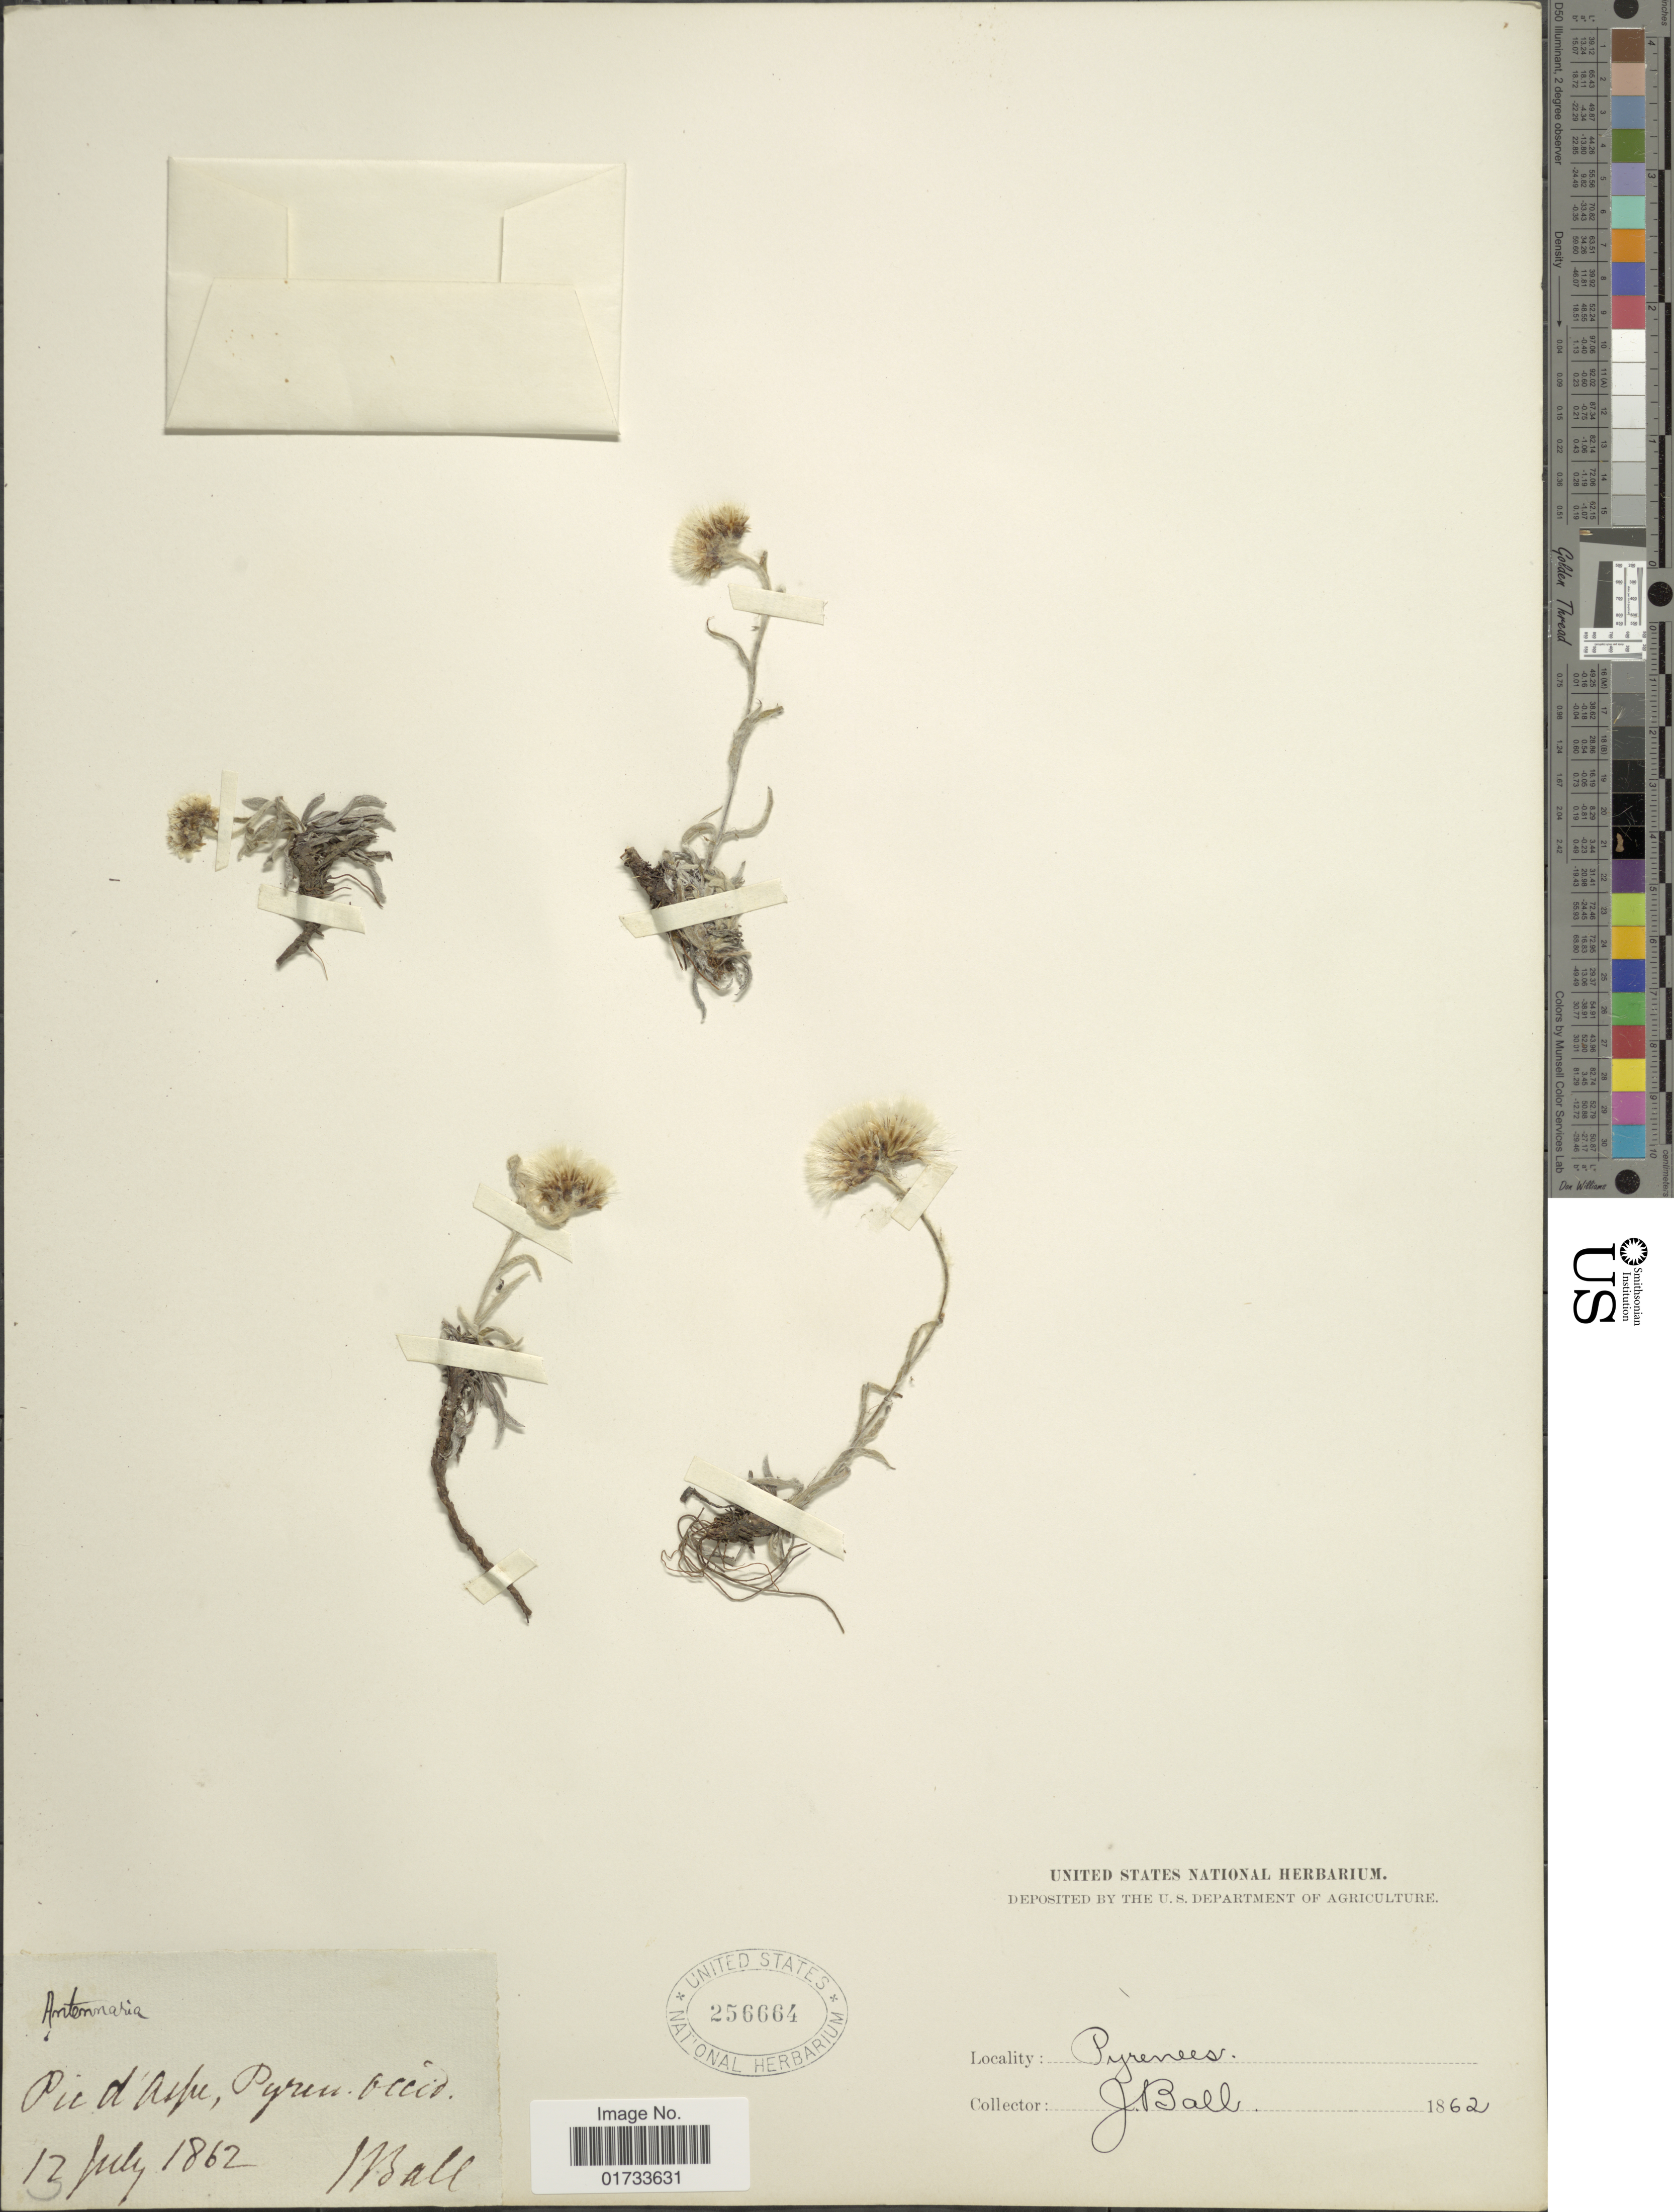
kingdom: Plantae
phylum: Tracheophyta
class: Magnoliopsida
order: Asterales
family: Asteraceae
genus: Antennaria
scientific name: Antennaria alpina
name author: (L.) Gaertn.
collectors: J. Ball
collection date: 1862-07-13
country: Spain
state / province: Aragon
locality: Pic d'Aspe, Pyren. occid.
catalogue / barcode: US 256664